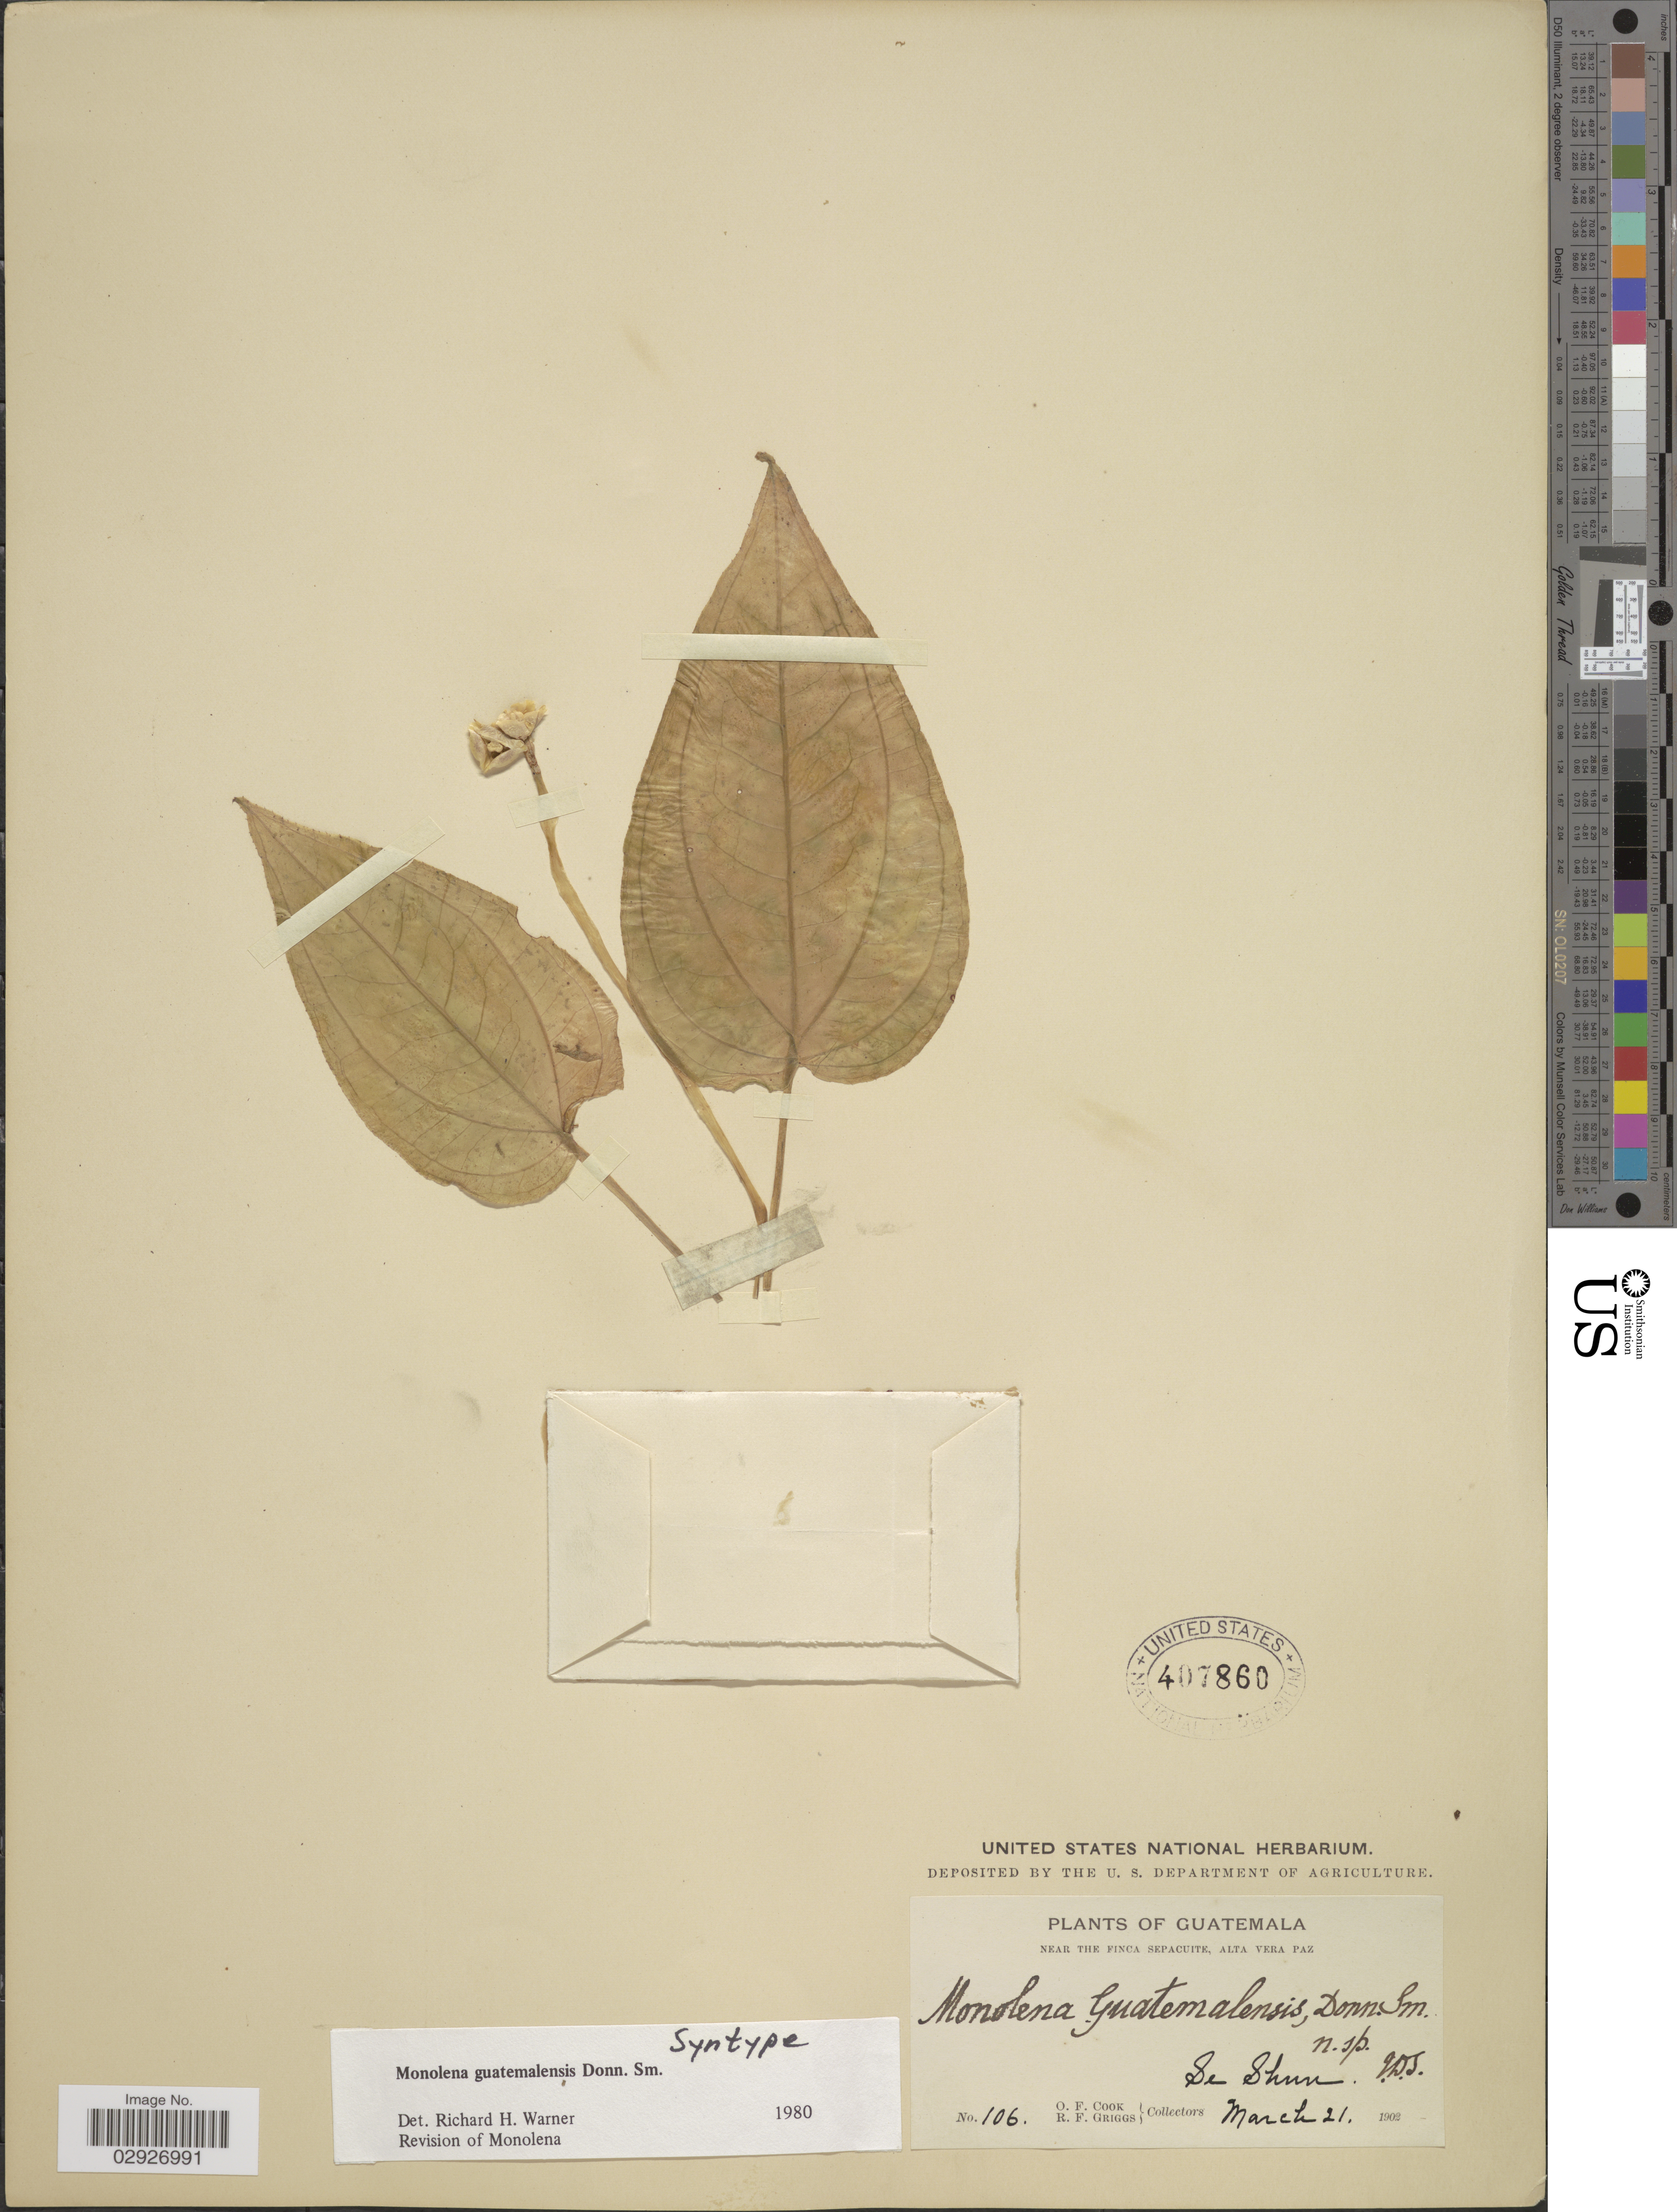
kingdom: Plantae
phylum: Tracheophyta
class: Magnoliopsida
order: Myrtales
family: Melastomataceae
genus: Monolena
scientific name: Monolena guatemalensis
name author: Donn. Sm.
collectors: O. F. Cook & R. F. Griggs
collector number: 106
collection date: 1902-03-21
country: Guatemala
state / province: Alta Verapaz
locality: Near the Finca Sepacuite, Alta Vera Paz. Se Shun.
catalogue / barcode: US 407860